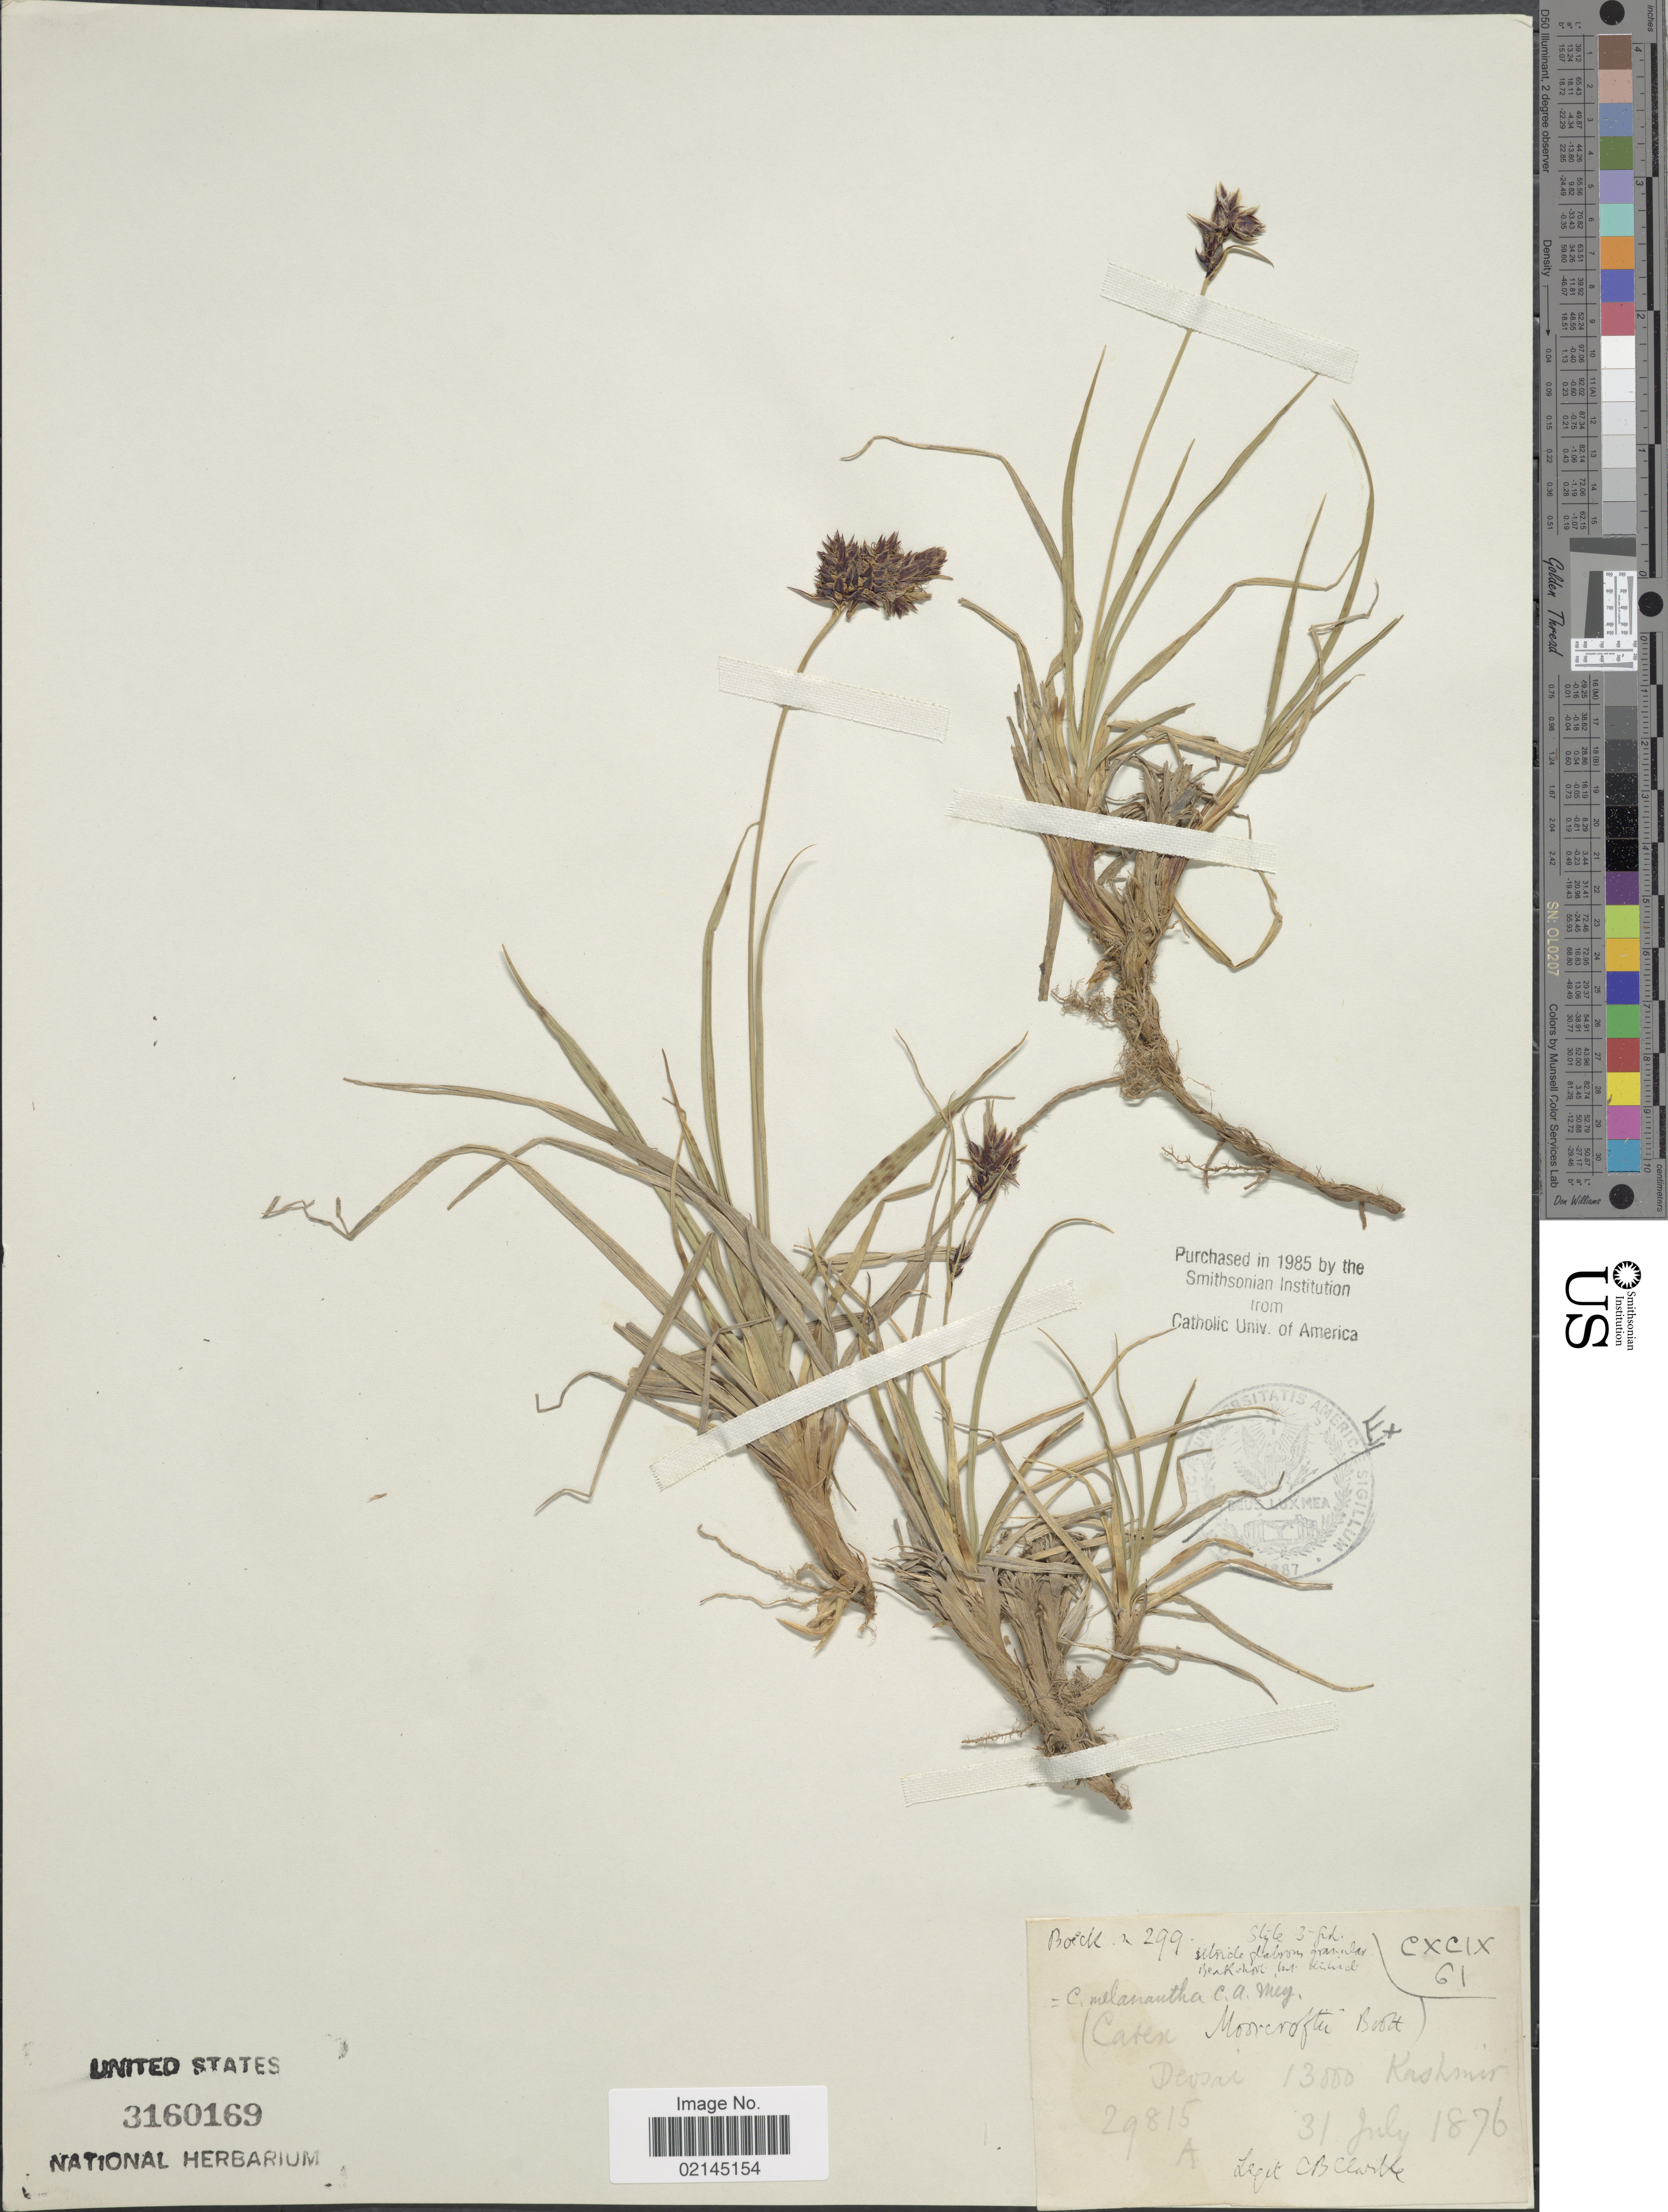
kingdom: Plantae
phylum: Tracheophyta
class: Liliopsida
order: Poales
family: Cyperaceae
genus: Carex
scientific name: Carex melanantha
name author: C.A. Mey.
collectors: C. B. Clarke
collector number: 29815A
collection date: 1876-07-31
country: India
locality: Deosai, Kashmir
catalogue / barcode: US 3160169